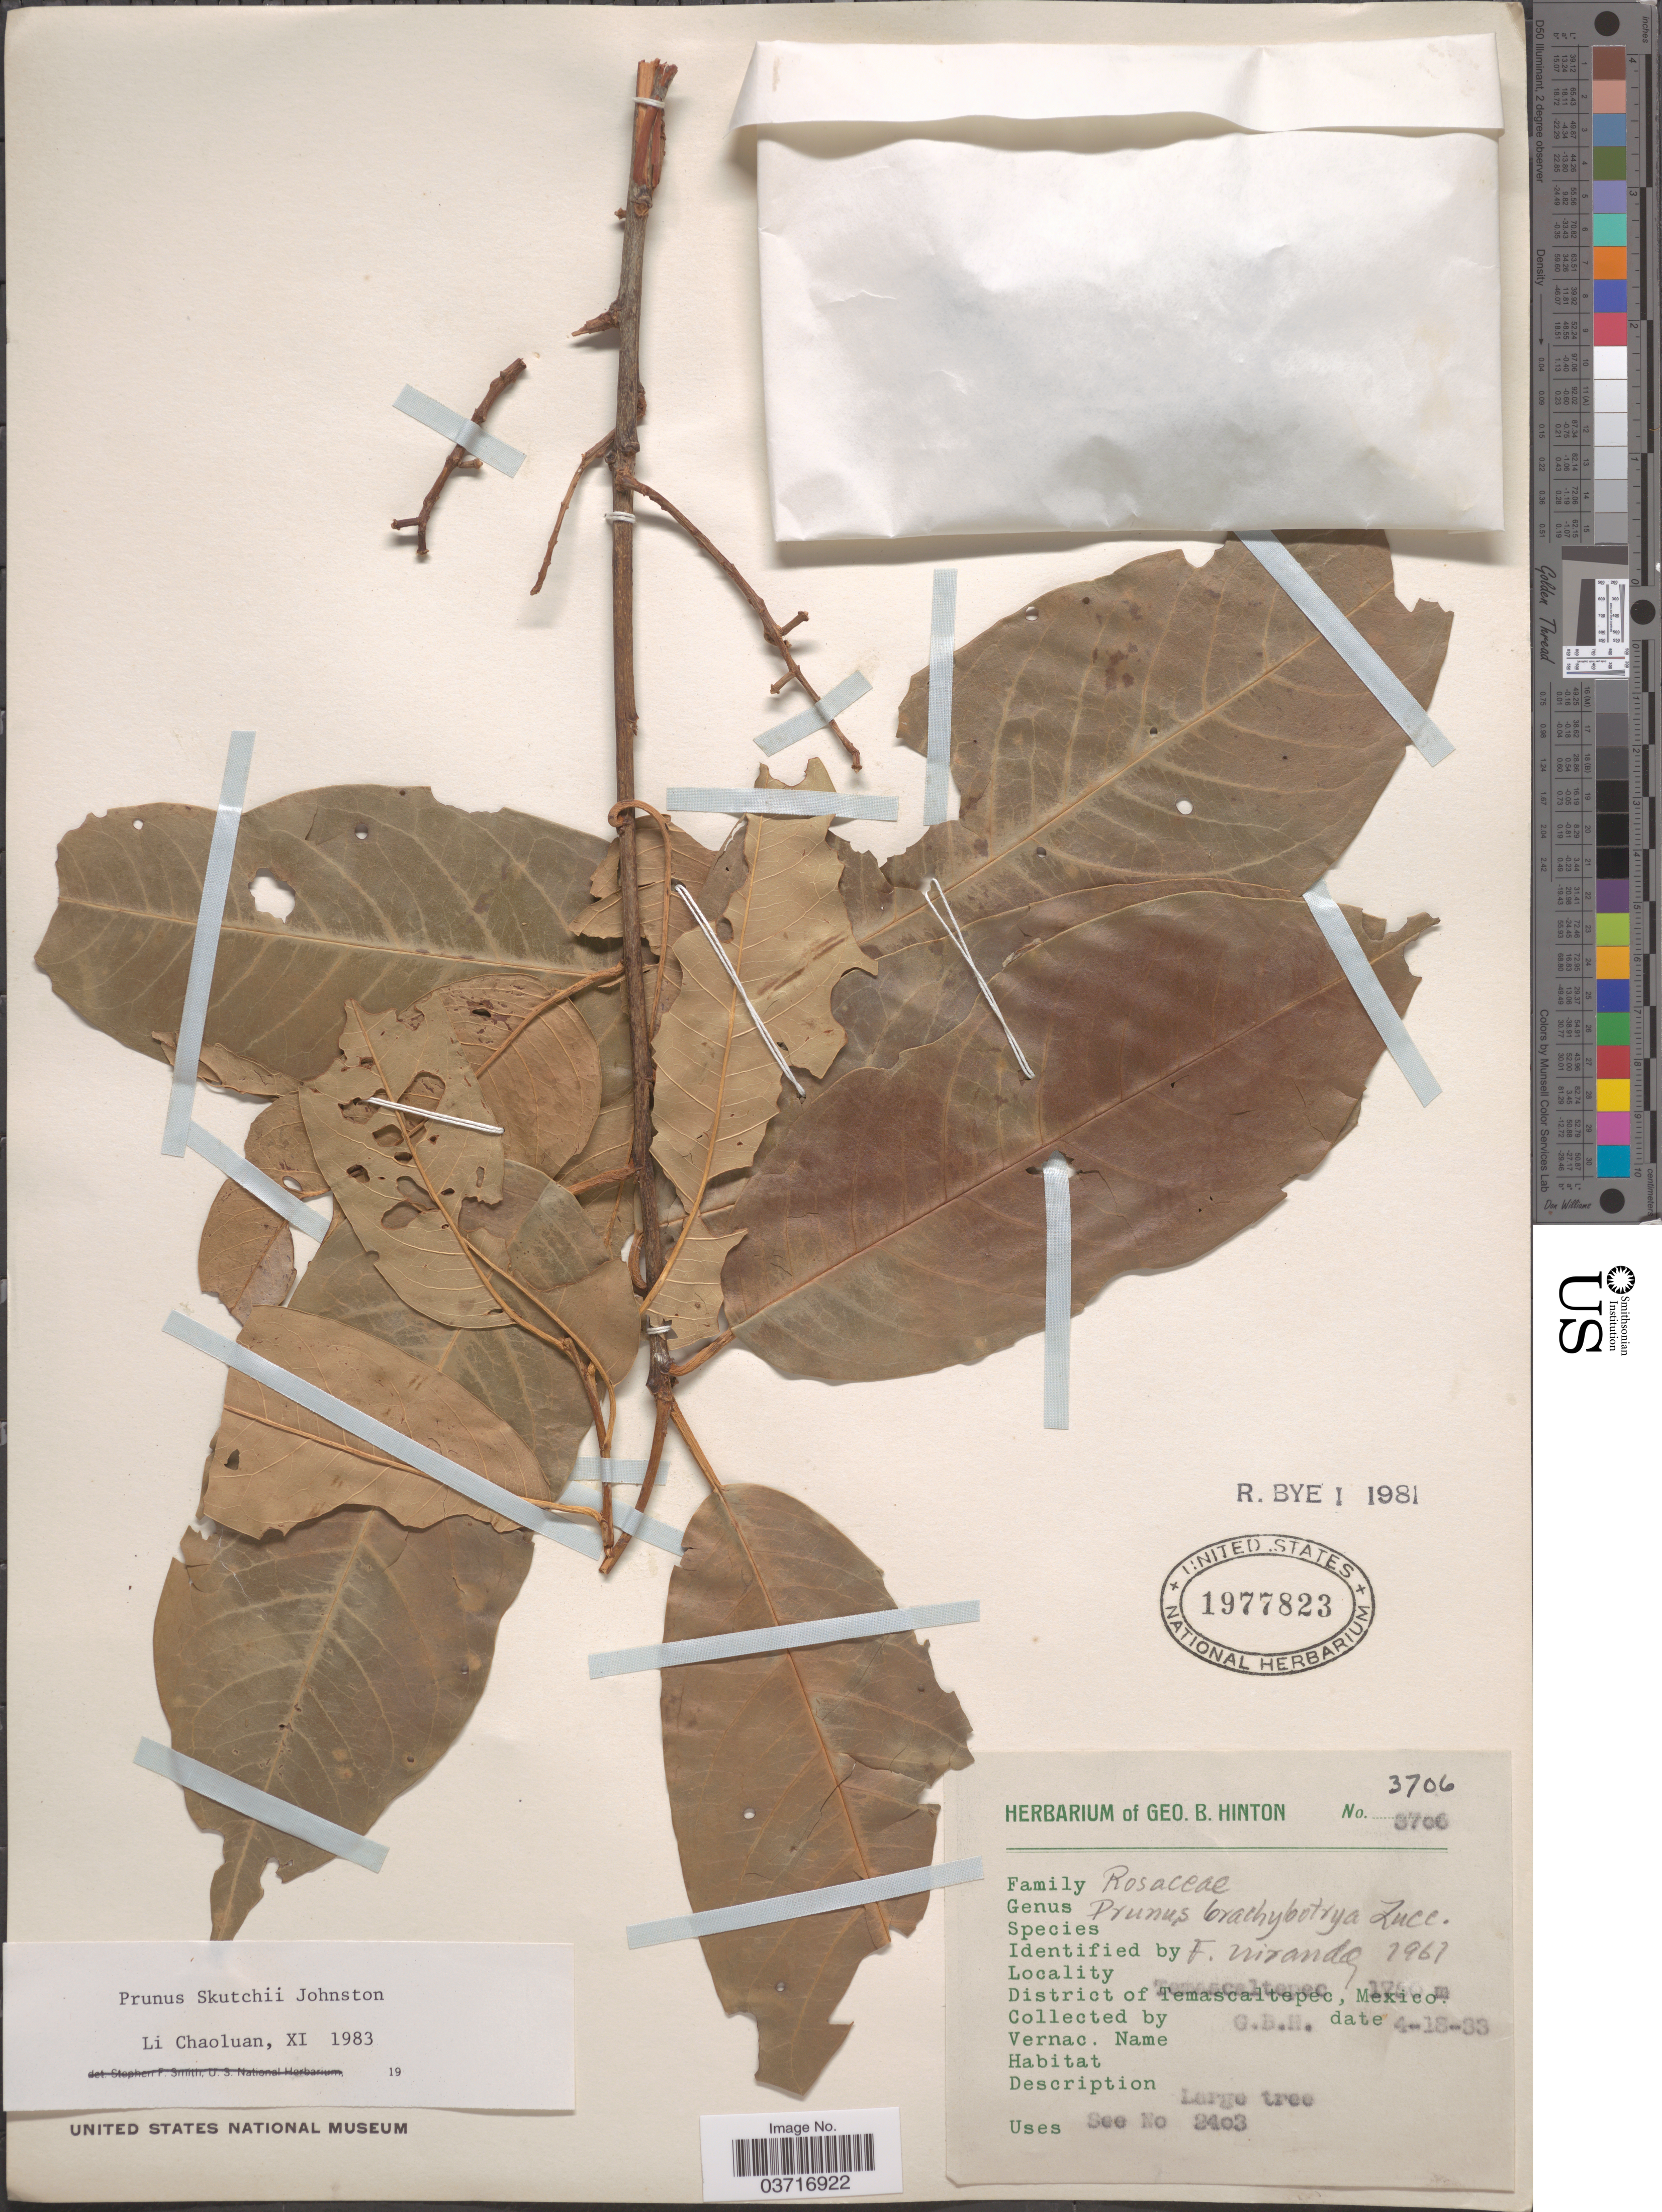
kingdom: Plantae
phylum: Tracheophyta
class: Magnoliopsida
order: Rosales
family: Rosaceae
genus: Prunus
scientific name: Prunus skutchii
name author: I.M. Johnst.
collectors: G. B. Hinton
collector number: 3706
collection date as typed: Transcribed d/m/y: 18/4/33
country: Mexico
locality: District of Temascaltepec.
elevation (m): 1760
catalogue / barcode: US 1977823